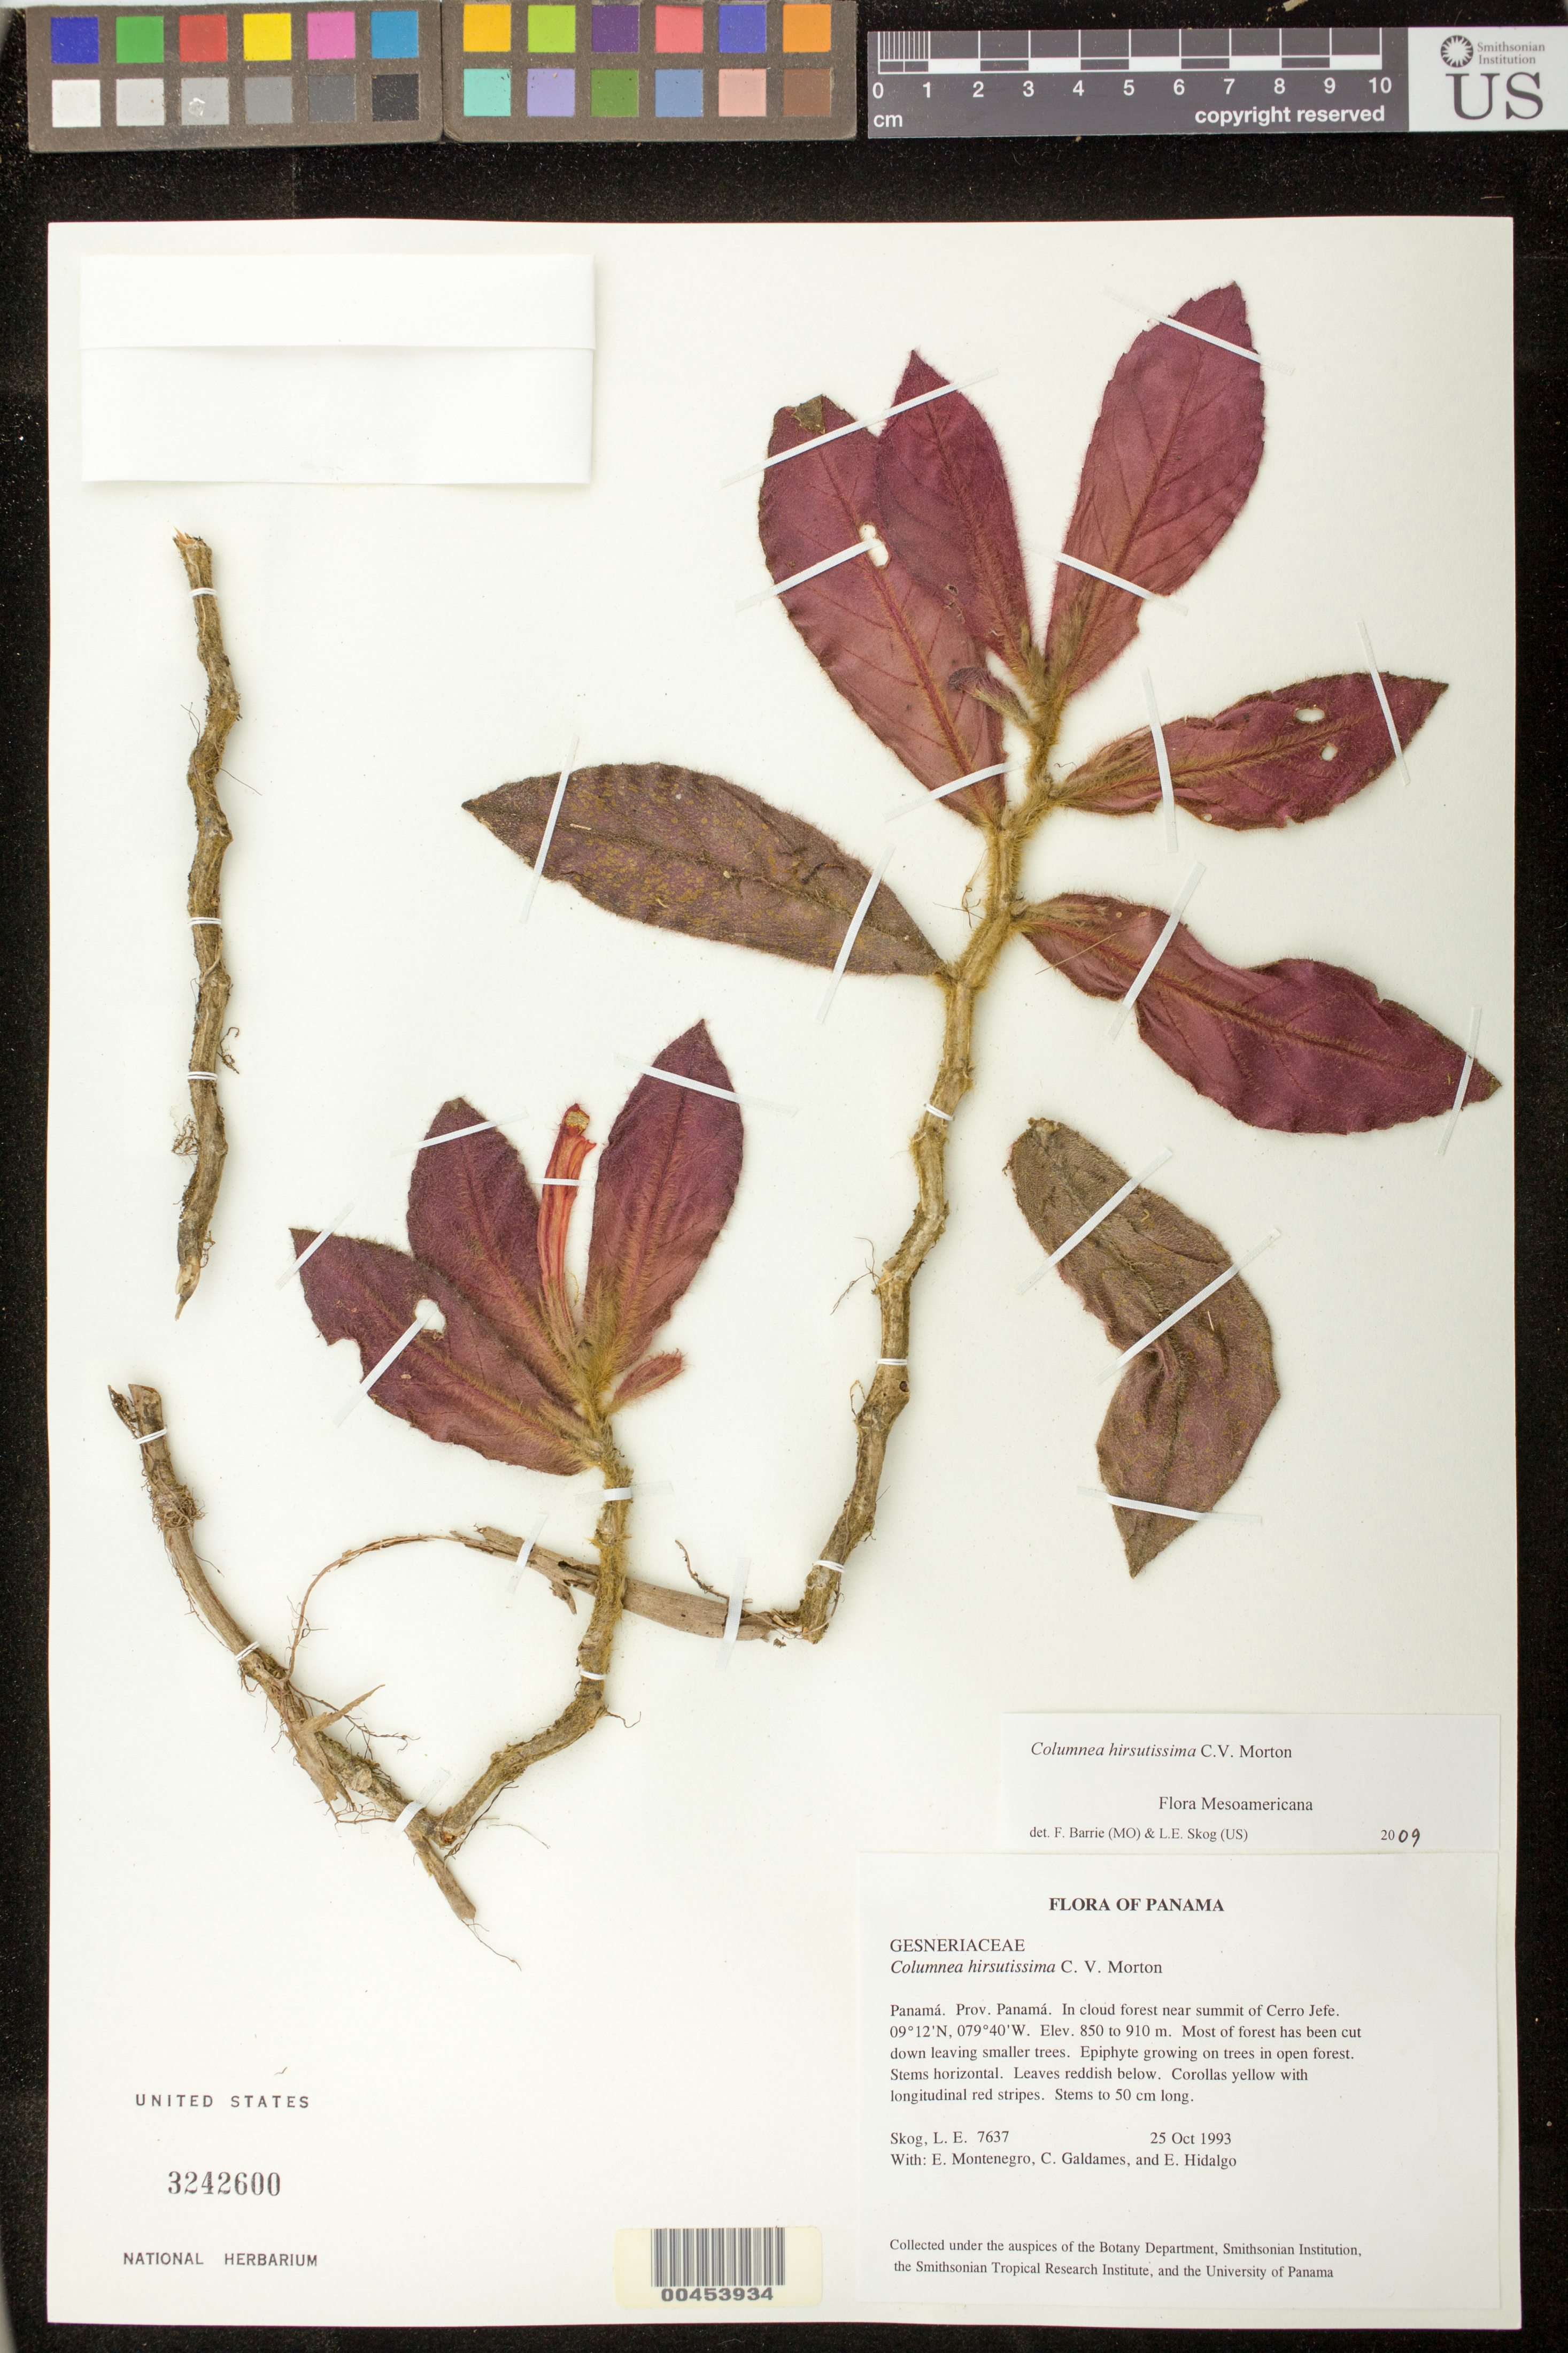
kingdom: Plantae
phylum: Tracheophyta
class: Magnoliopsida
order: Lamiales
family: Gesneriaceae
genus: Columnea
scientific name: Columnea hirsutissima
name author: C.V. Morton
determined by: Skog, Laurence E.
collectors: L. E. Skog, E. Montenegro, C. Galdames & E. Hildalgo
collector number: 7637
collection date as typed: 25 Oct 1993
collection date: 1993-10-25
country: Panama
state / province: Panamá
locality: In cloud forest near summit of Cerro Jefe.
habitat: Most of forest has been cut down leaving smaller trees.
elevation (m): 850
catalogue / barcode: US 3242600